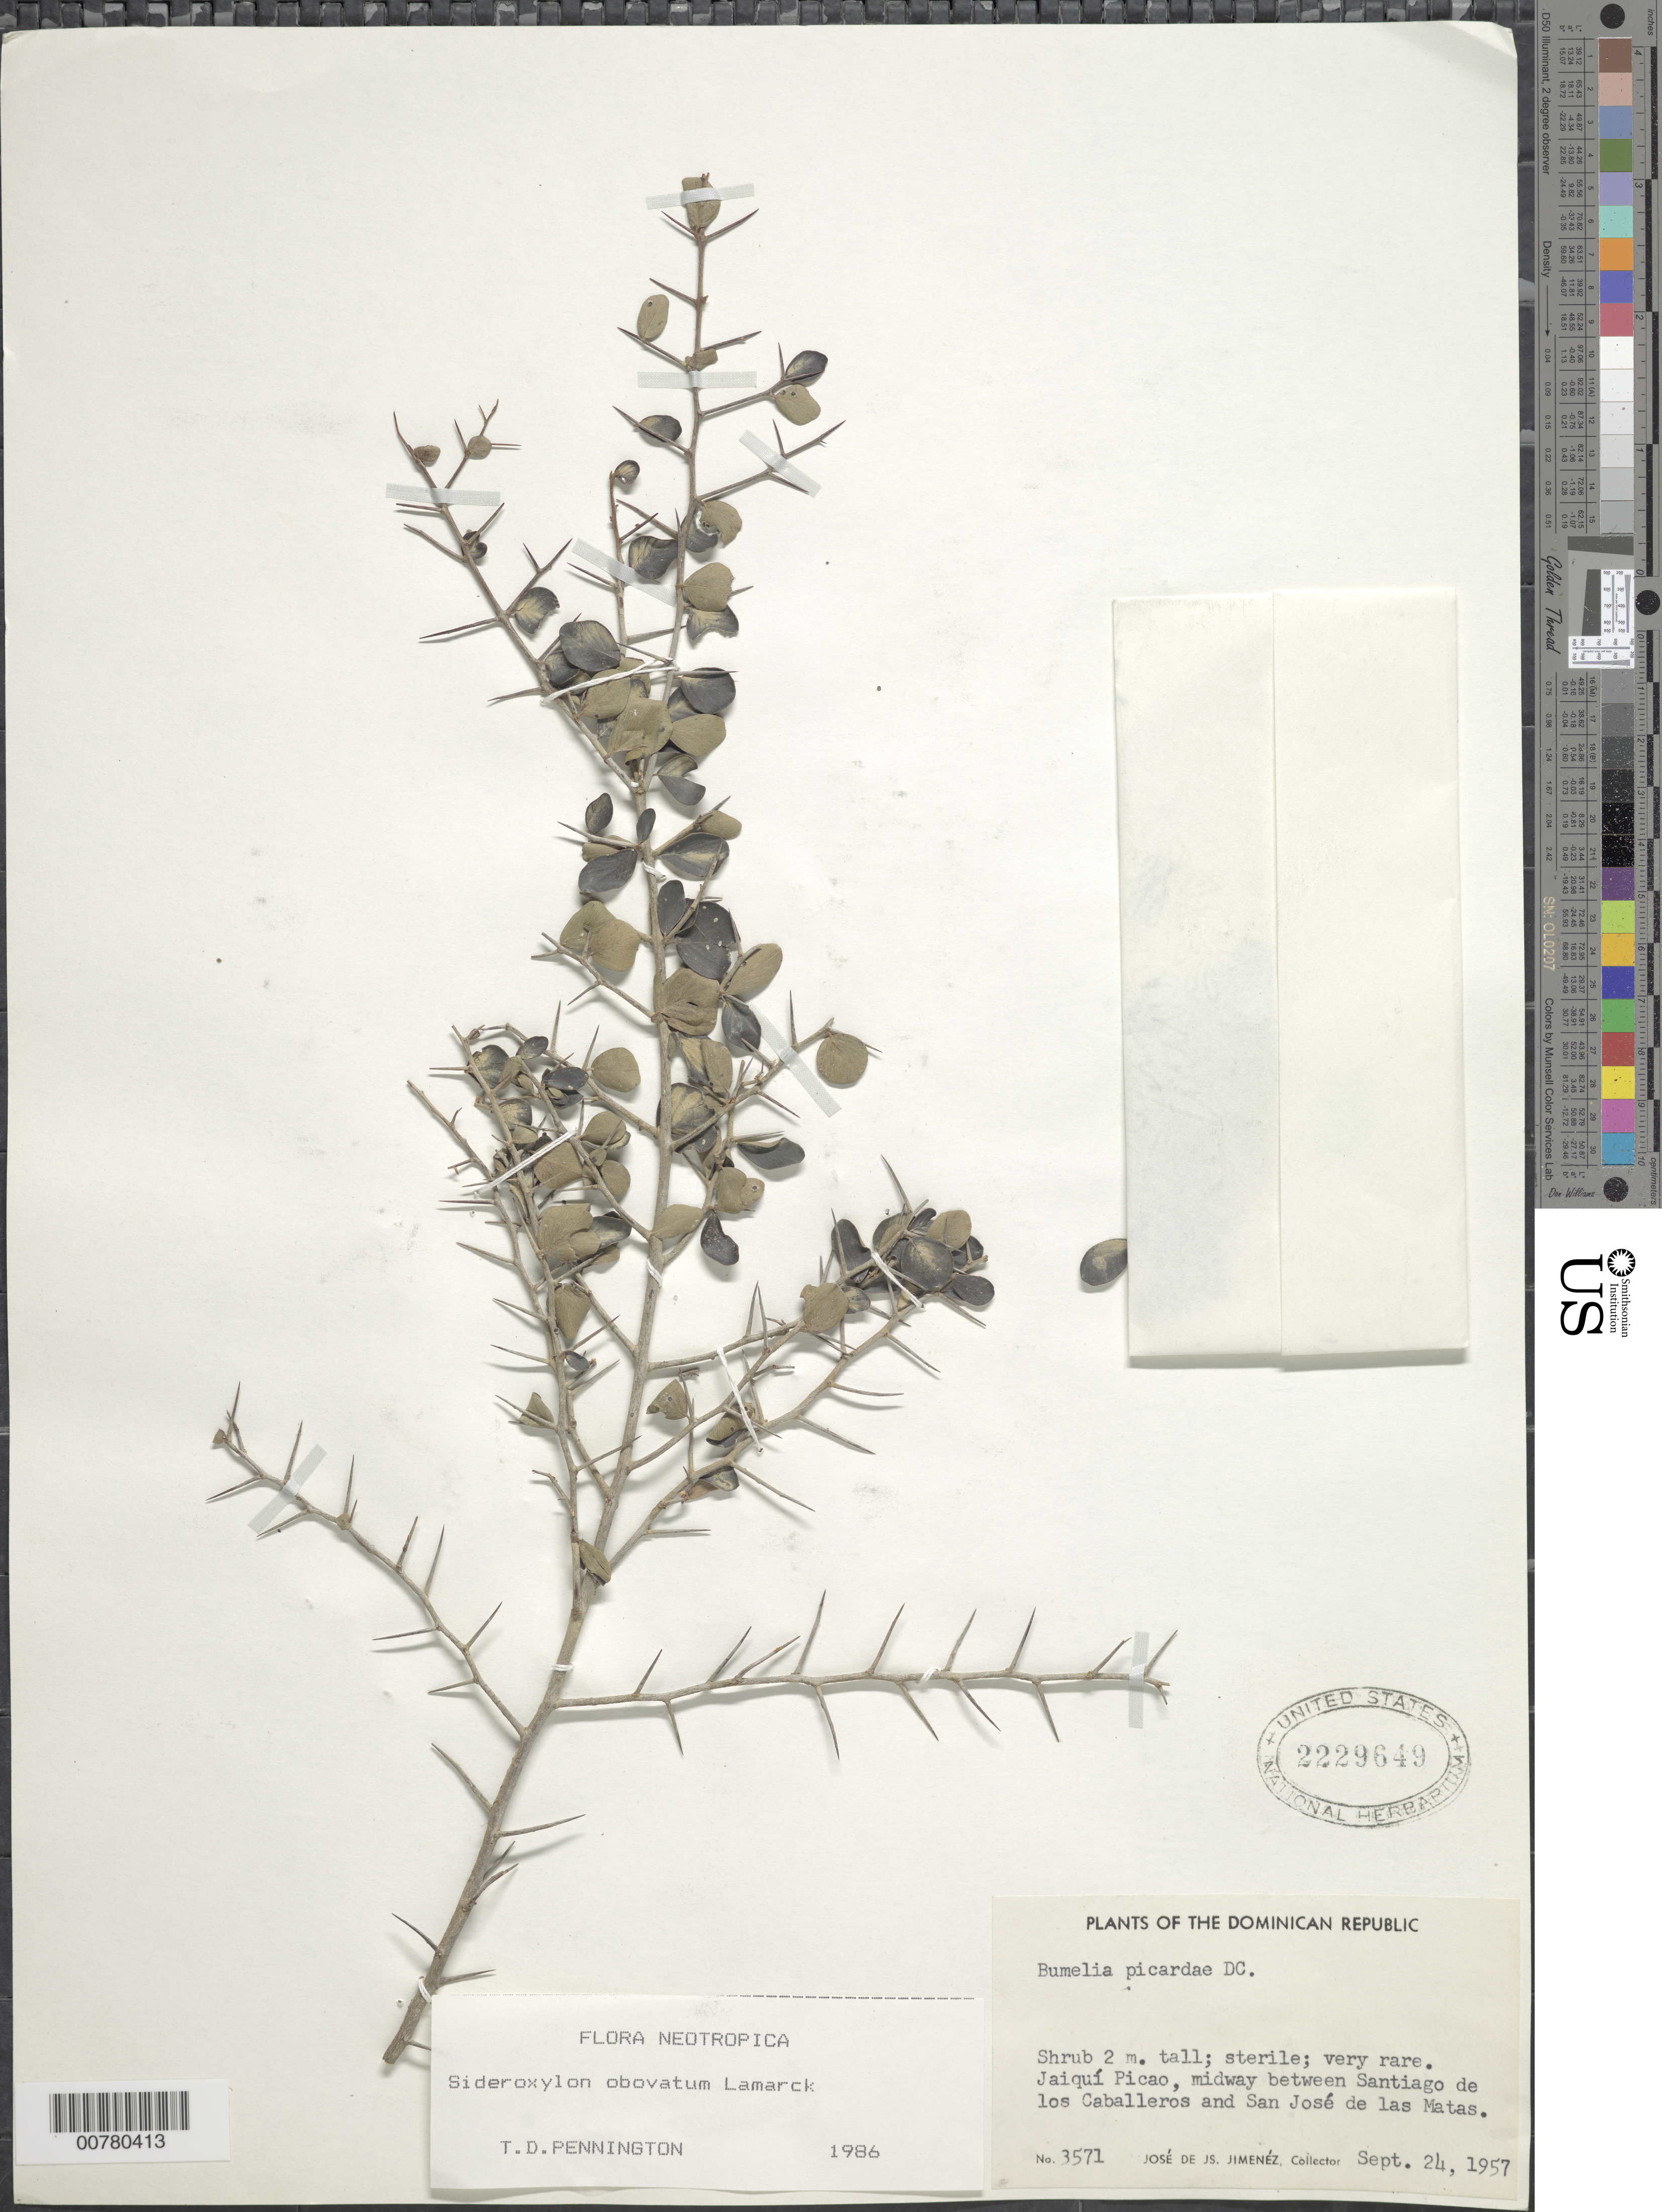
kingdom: Plantae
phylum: Tracheophyta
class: Magnoliopsida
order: Ericales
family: Sapotaceae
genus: Sideroxylon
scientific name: Sideroxylon obovatum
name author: Lam.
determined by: Pennington, T. D., (K)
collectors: J. J. Jiménez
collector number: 3571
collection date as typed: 24 Sep 1957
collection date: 1957-09-24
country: Dominican Republic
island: Hispaniola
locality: Jaiquí Picado, midway between Santiago de los Caballeros and San José de las Matas.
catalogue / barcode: US 2229649